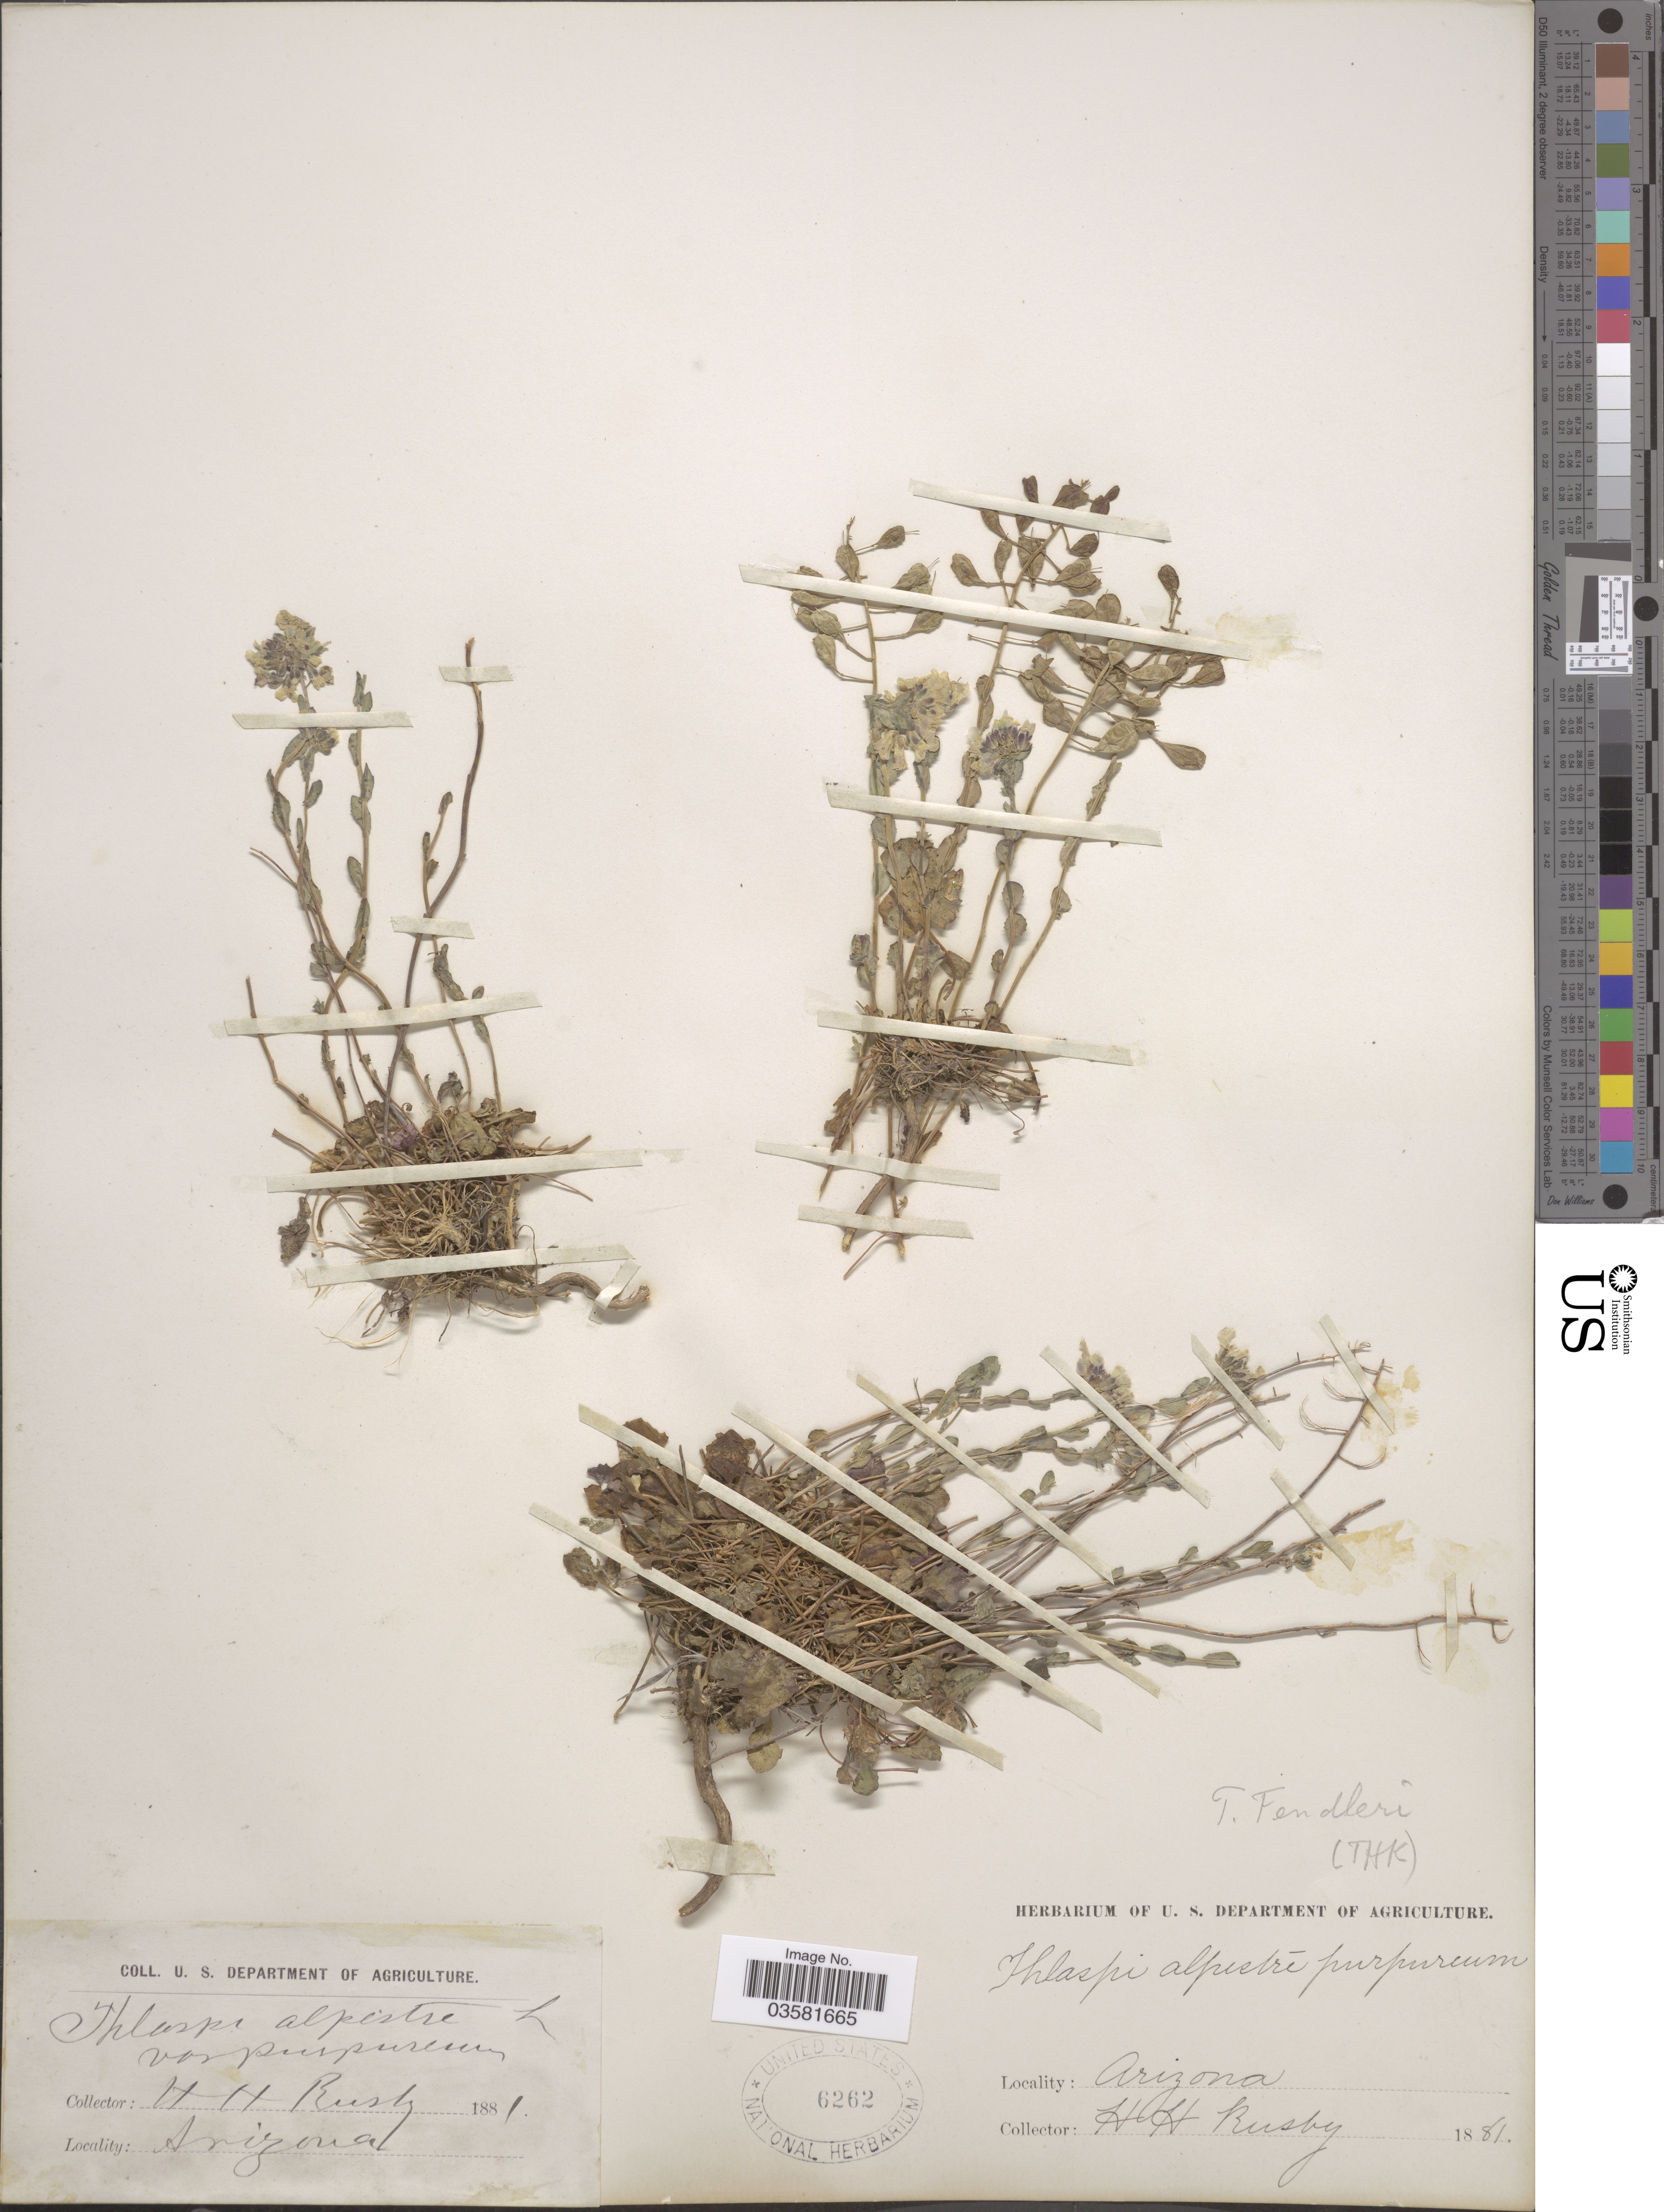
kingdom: Plantae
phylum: Tracheophyta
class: Magnoliopsida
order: Brassicales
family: Brassicaceae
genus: Thlaspi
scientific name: Thlaspi montanum var. fendleri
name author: (A. Gray) P.K. Holmgren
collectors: H. H. Rusby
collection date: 1881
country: United States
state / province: Arizona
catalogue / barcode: US 6262